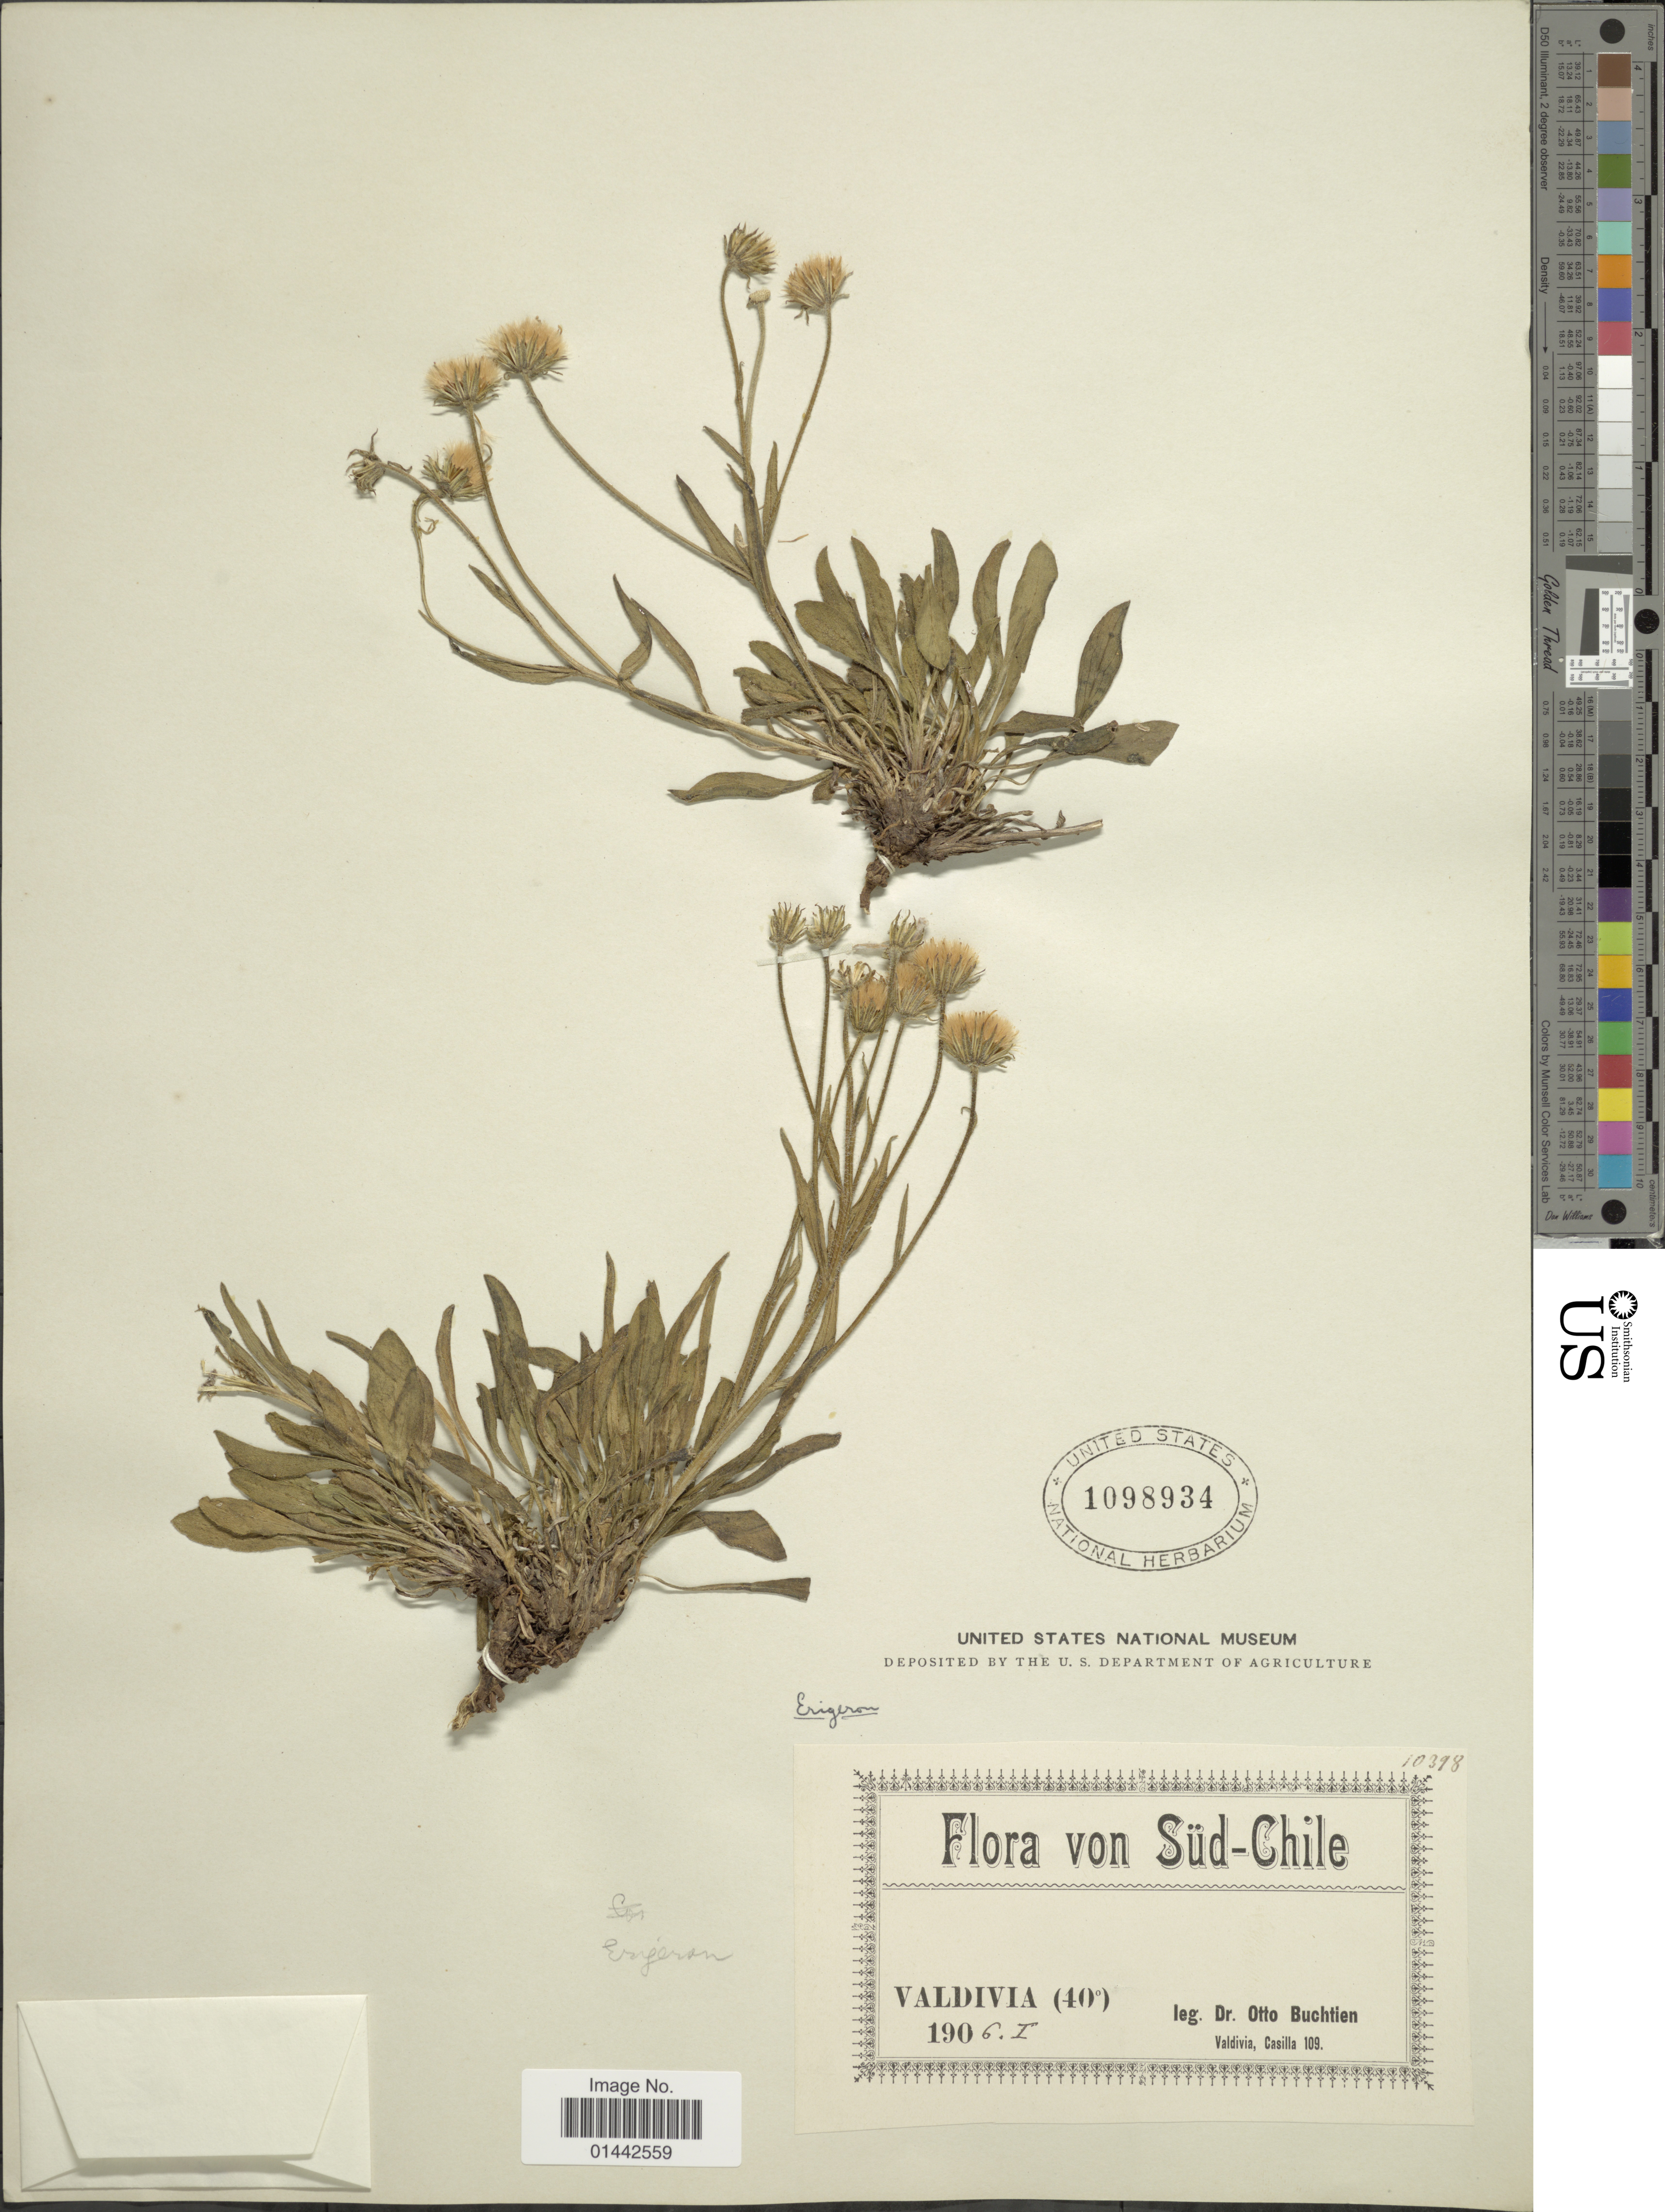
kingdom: Plantae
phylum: Tracheophyta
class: Magnoliopsida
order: Asterales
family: Asteraceae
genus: Erigeron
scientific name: Erigeron sp.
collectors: O. Buchtien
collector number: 10398?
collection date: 1906-01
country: Chile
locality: Süd-Chile, Valdivia (40˜°).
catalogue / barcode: US 1098934